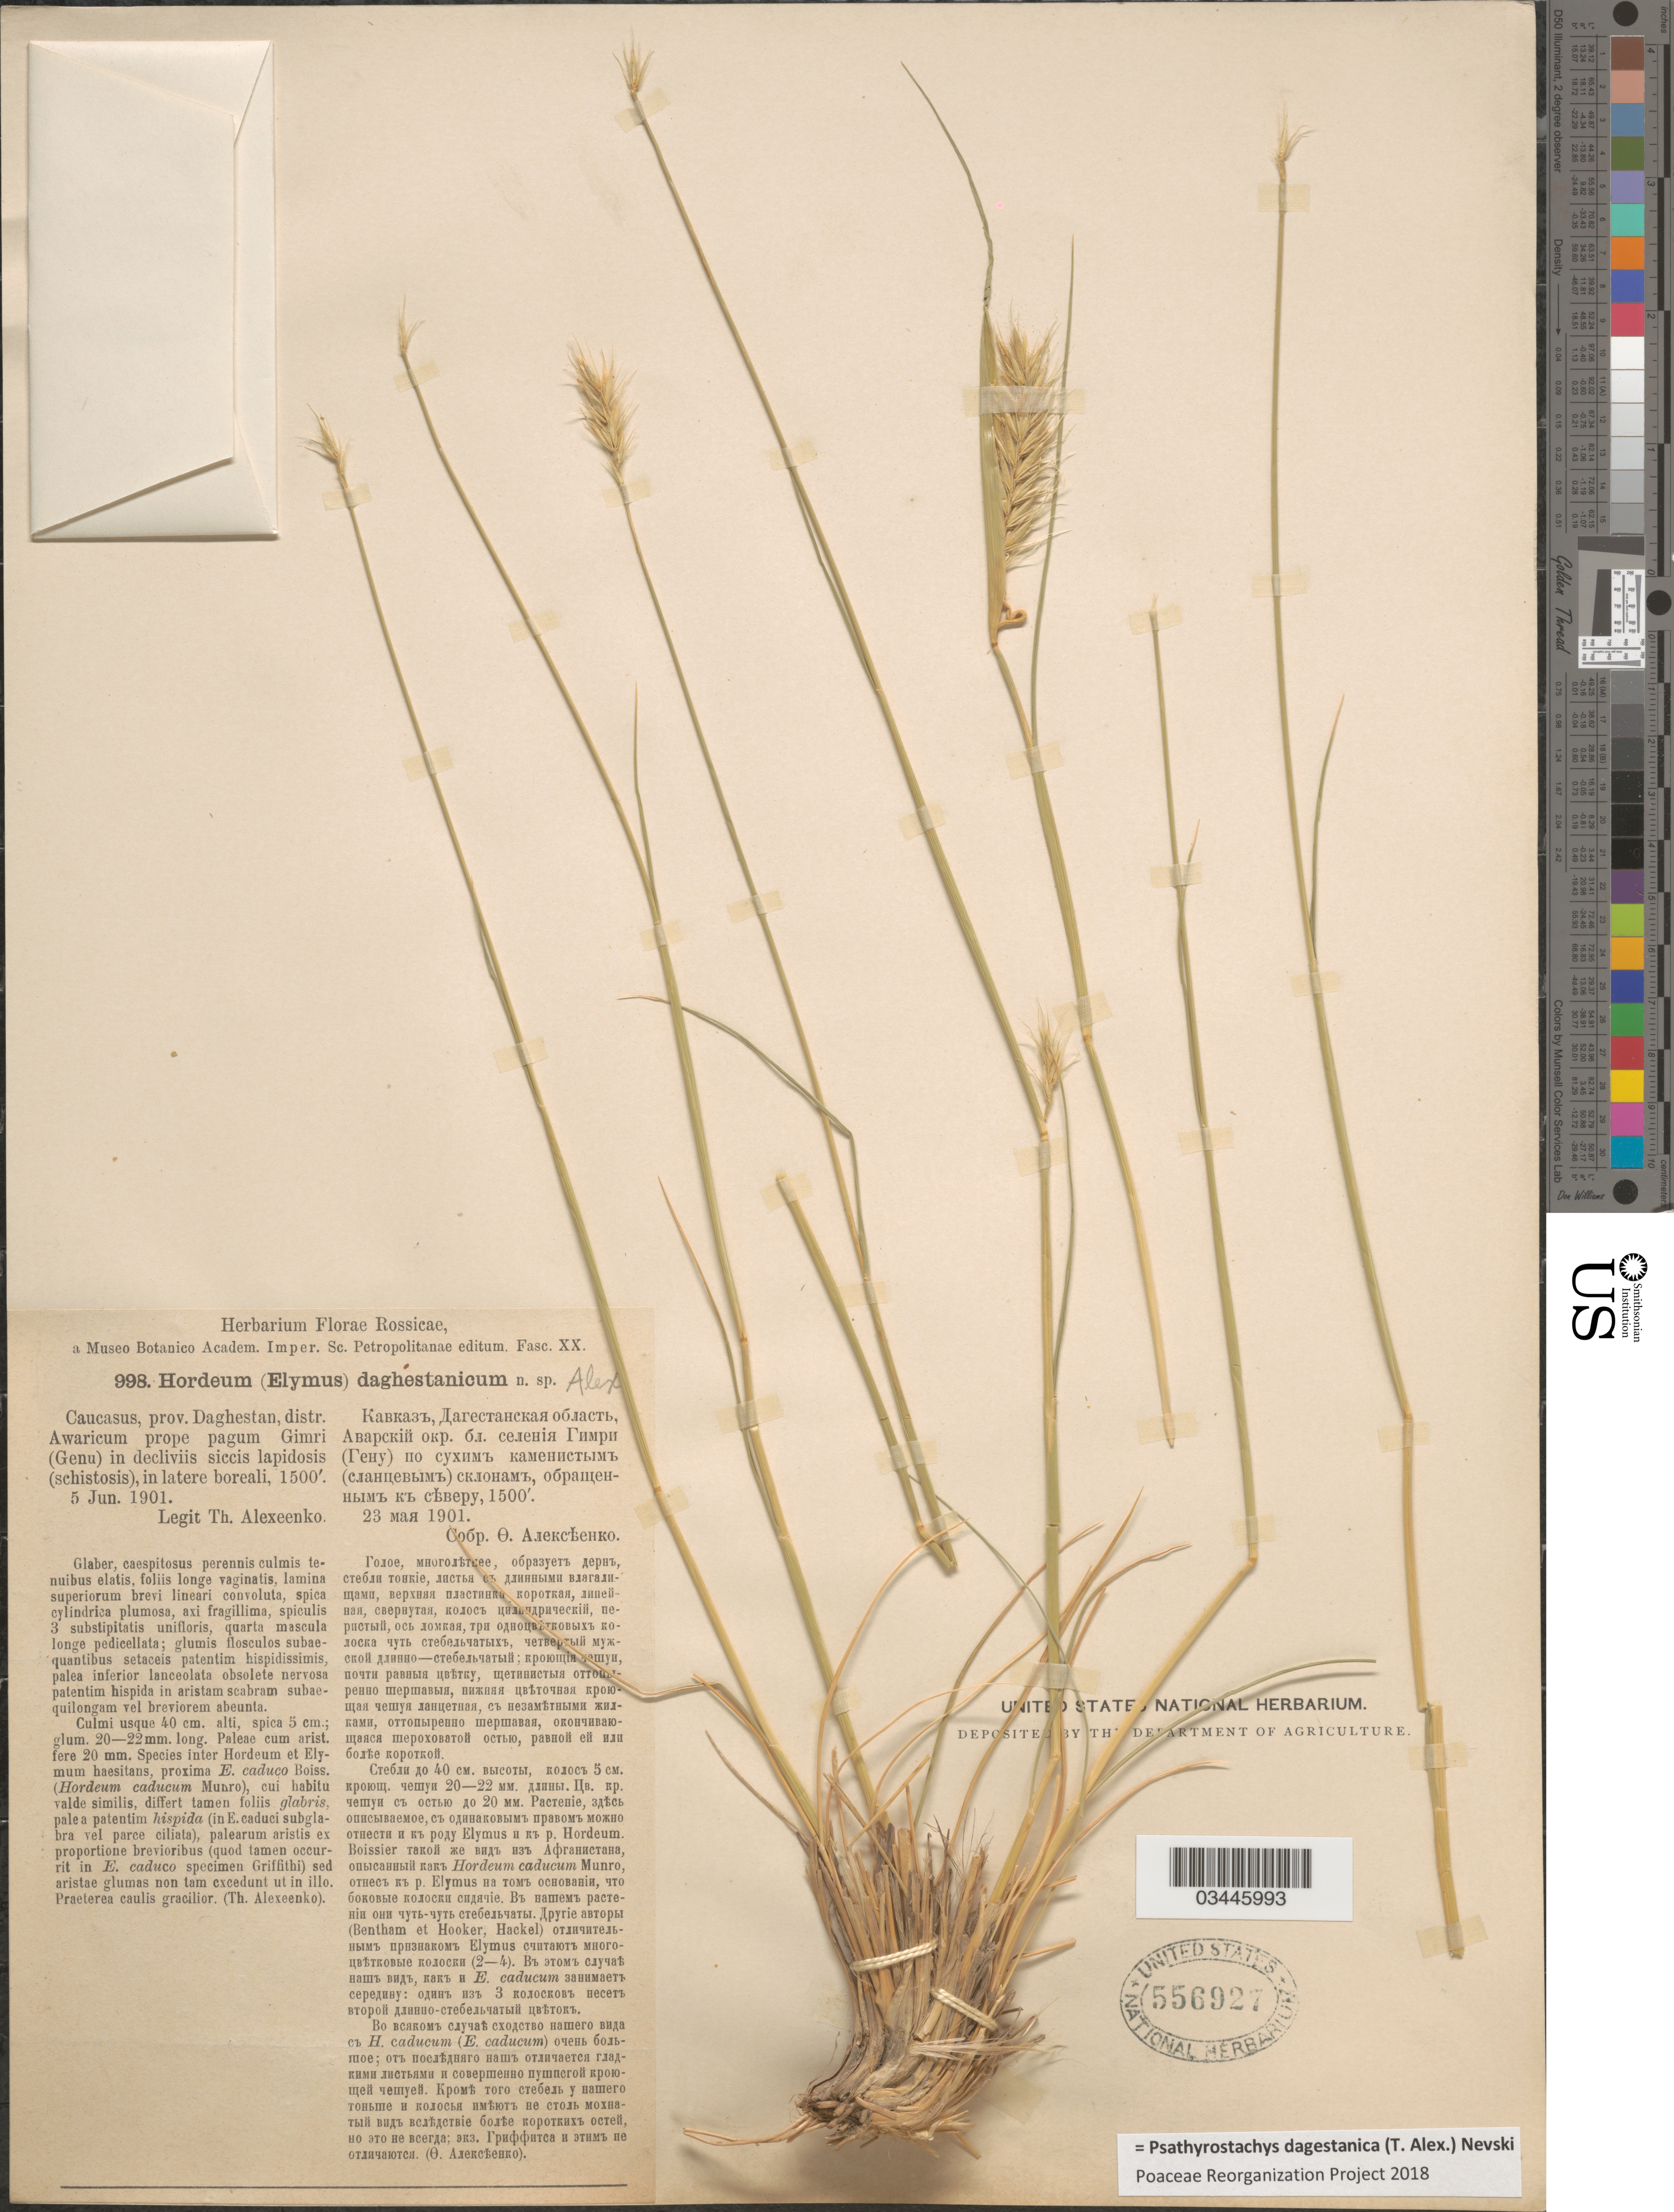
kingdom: Plantae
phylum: Tracheophyta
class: Liliopsida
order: Poales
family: Poaceae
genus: Psathyrostachys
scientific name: Psathyrostachys dagestanica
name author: (T. Alex.) Nevski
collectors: Alexeenko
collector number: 998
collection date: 1901-06-05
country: Russian Federation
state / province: Dagestan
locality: Rossicae. Caucasus, prov. Daghestan, distr. Awaricum prope pagum Gimri (Genu).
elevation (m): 457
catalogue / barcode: US 556927